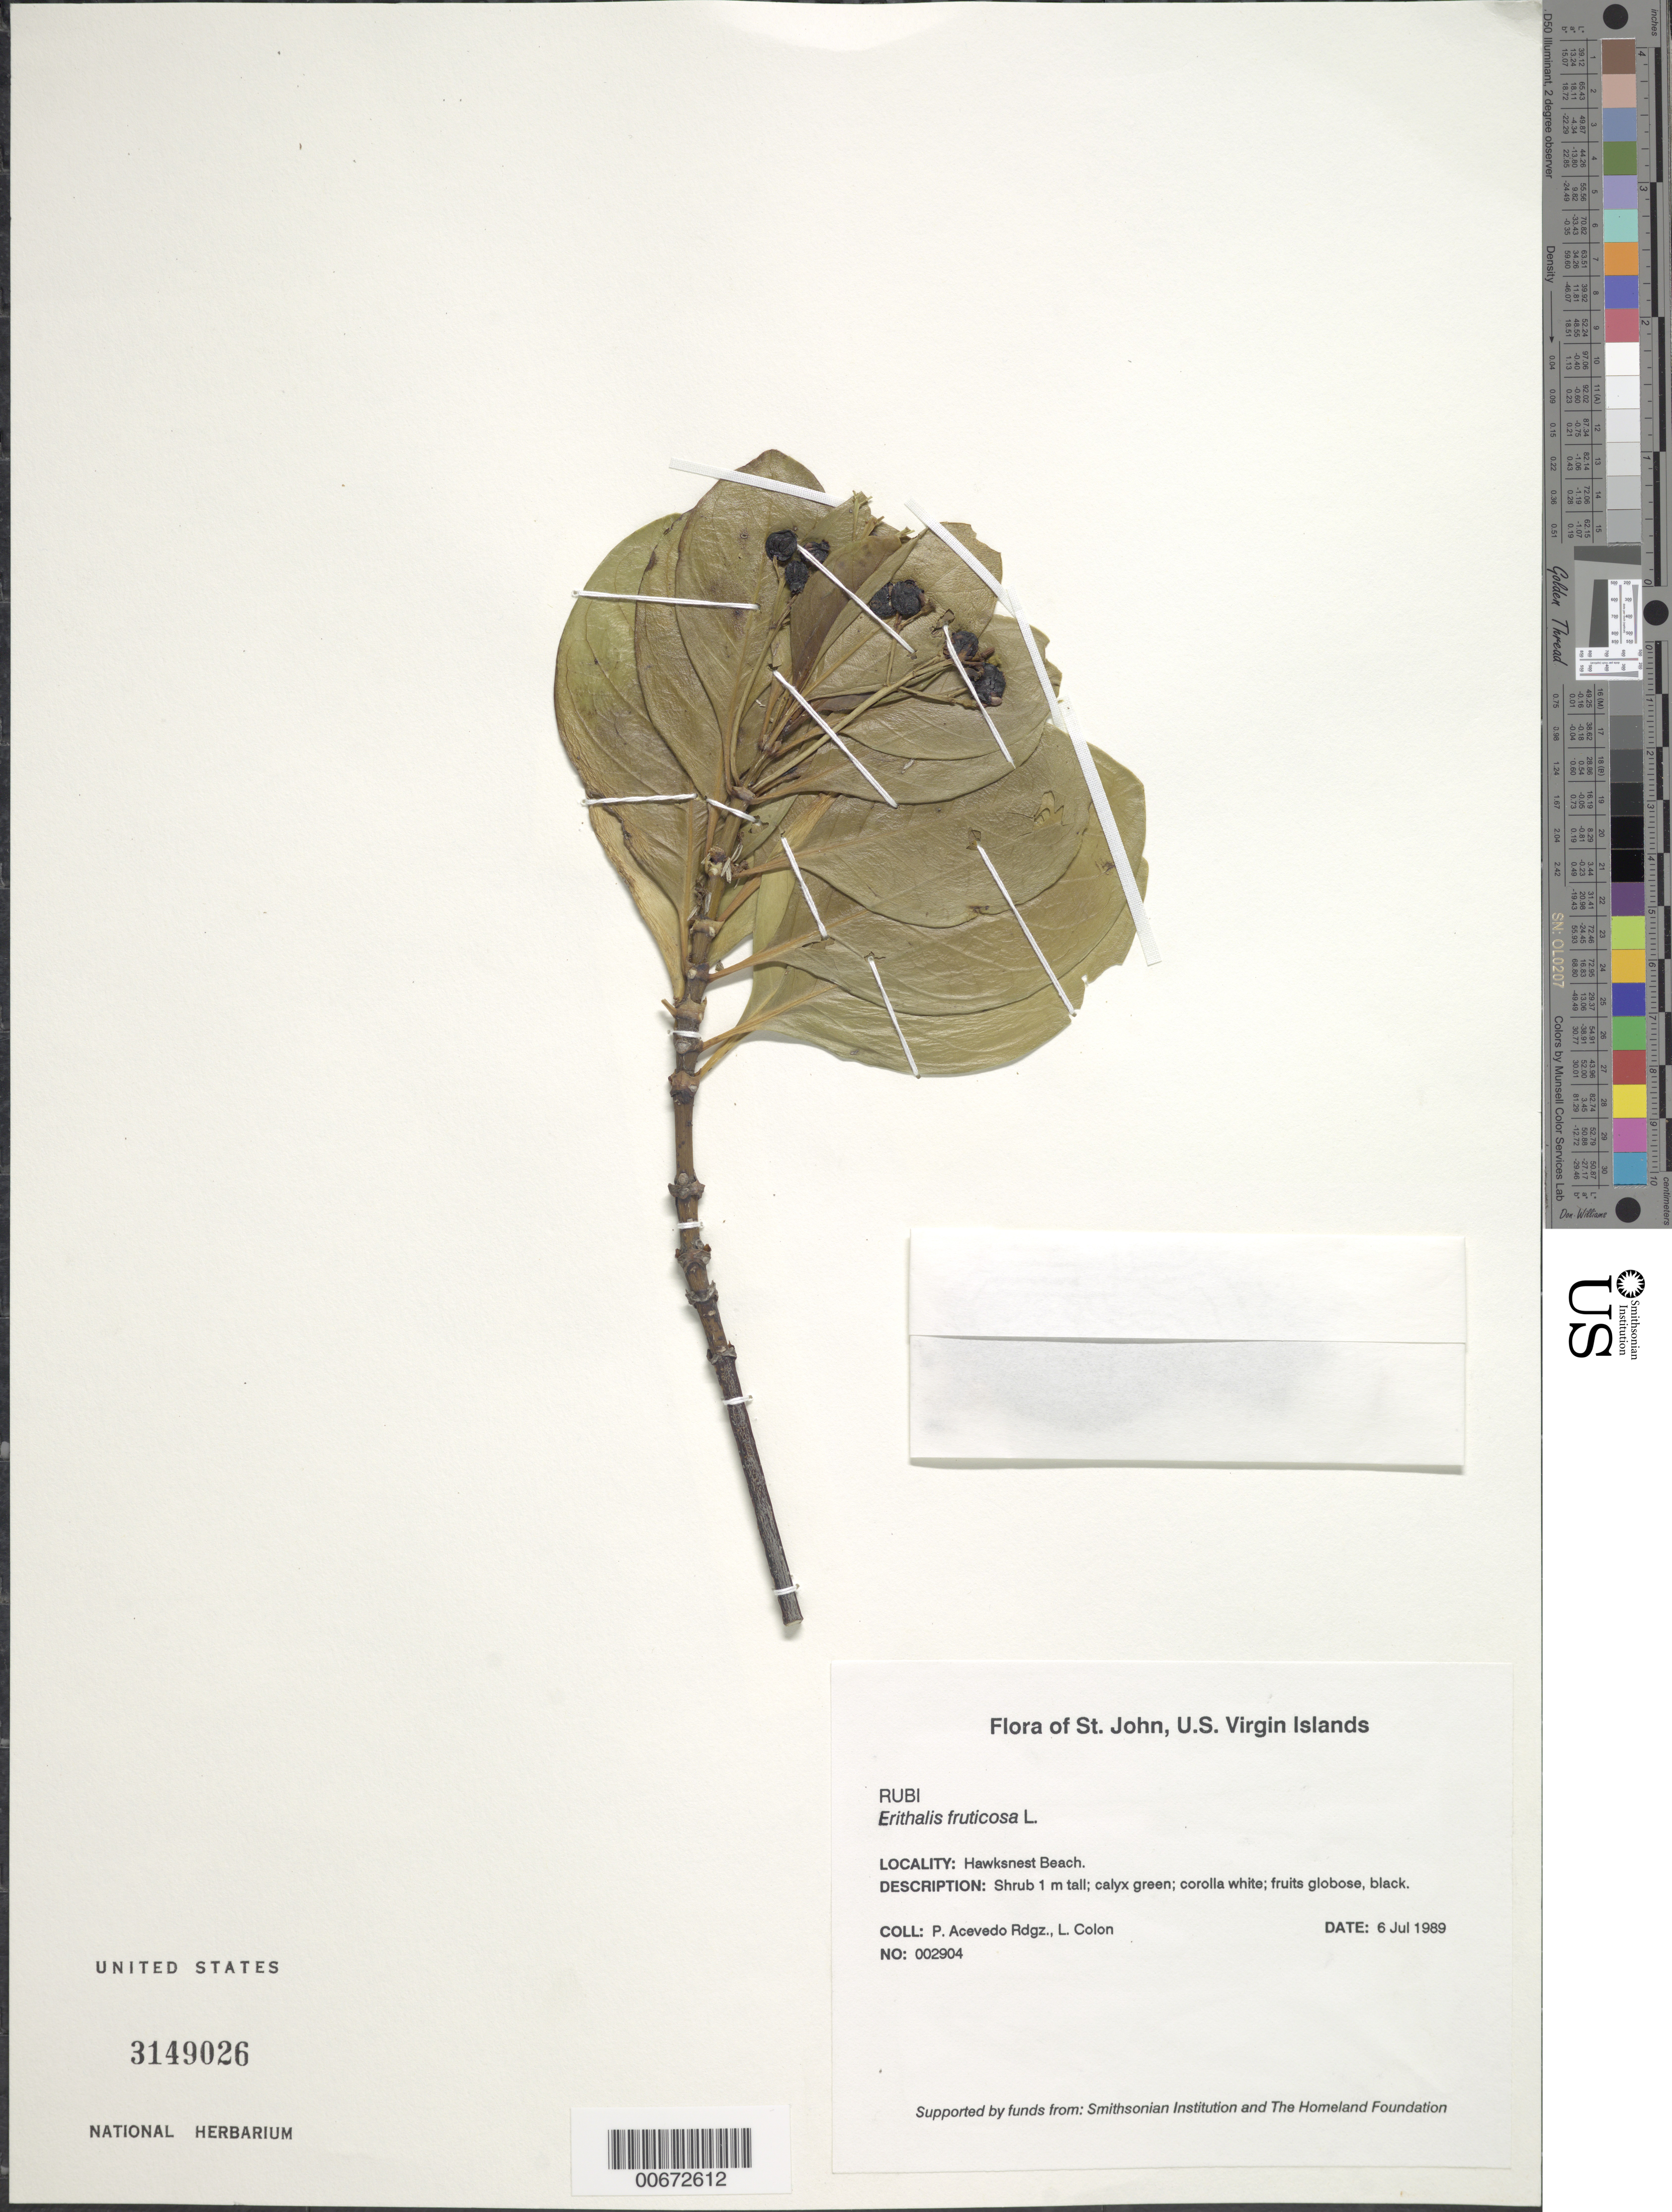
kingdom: Plantae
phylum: Tracheophyta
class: Magnoliopsida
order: Gentianales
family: Rubiaceae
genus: Erithalis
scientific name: Erithalis fruticosa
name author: L.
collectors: P. Acevedo-Rodr. & L. Colon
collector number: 2904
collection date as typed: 06 Jul 1989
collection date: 1989-07-06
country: U.S. Virgin Islands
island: St. John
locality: Cruz Bay Quarter, by Hawksnest Beach.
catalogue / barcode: US 3149026